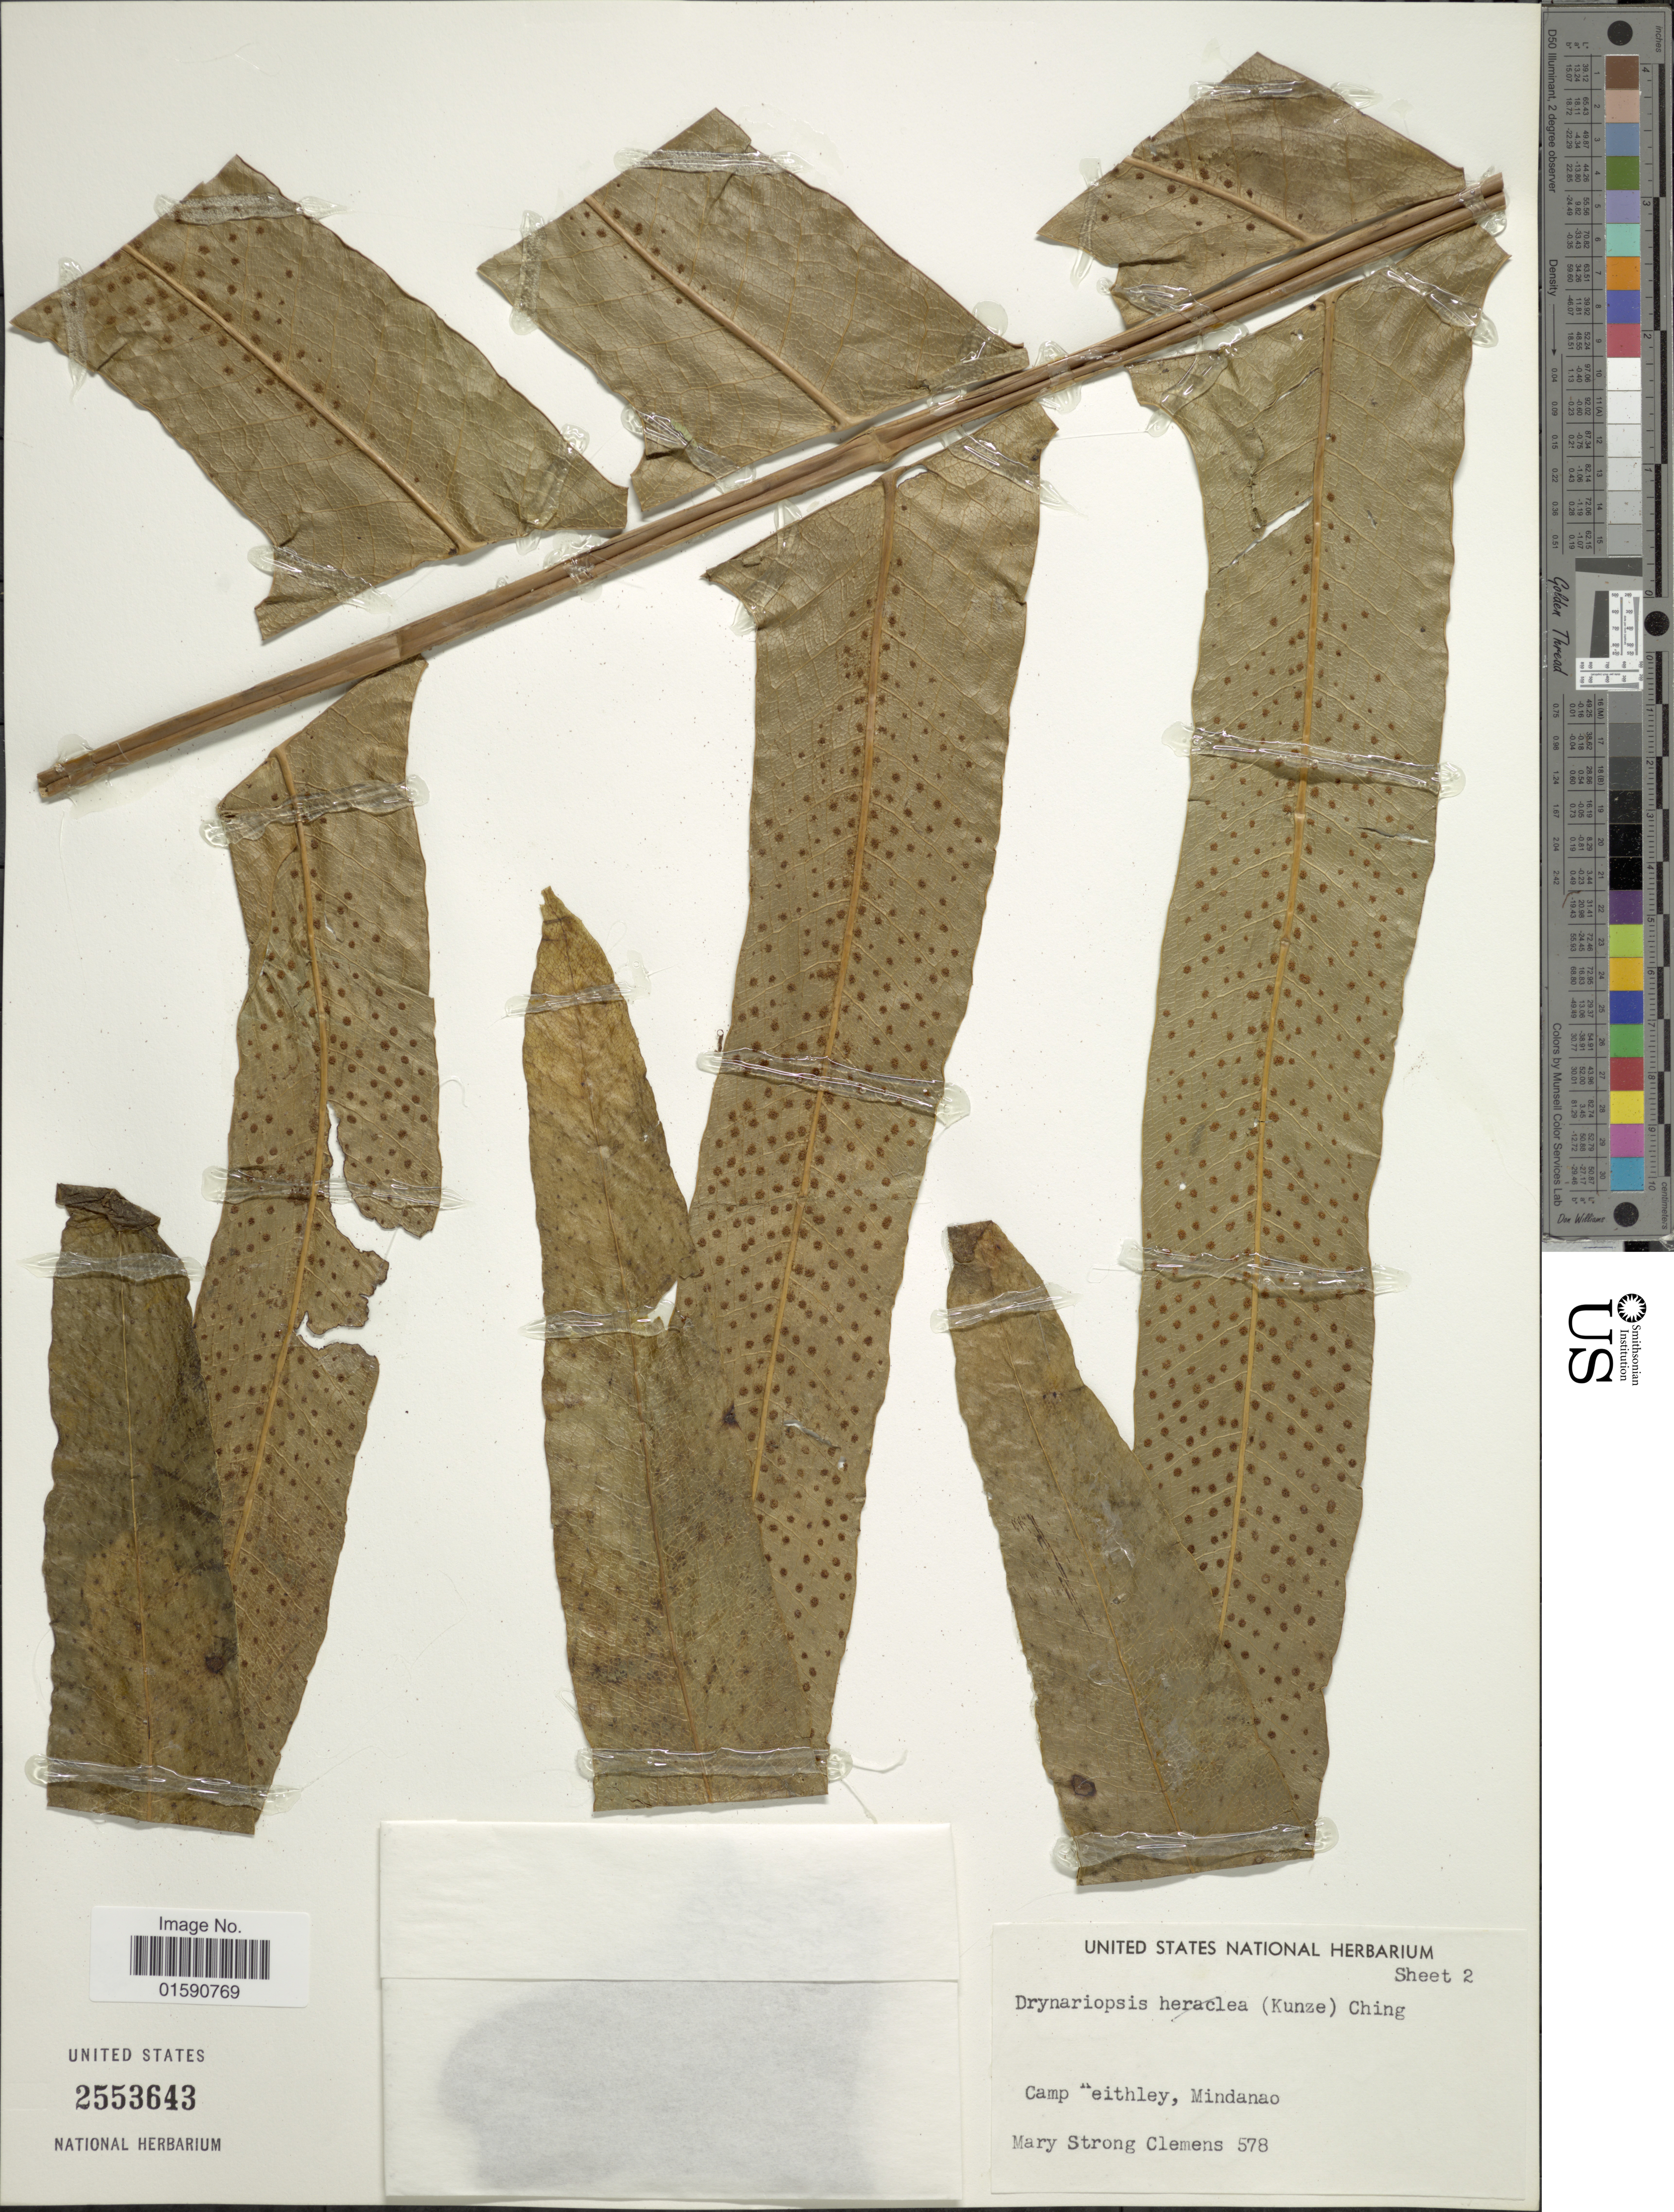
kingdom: Plantae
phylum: Tracheophyta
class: Polypodiopsida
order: Polypodiales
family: Polypodiaceae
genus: Drynaria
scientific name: Drynaria quercifolia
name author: (L.) J. Sm.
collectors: M. S. Clemens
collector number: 578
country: Philippines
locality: Camp Keithley, Mindanao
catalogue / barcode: US 2553643